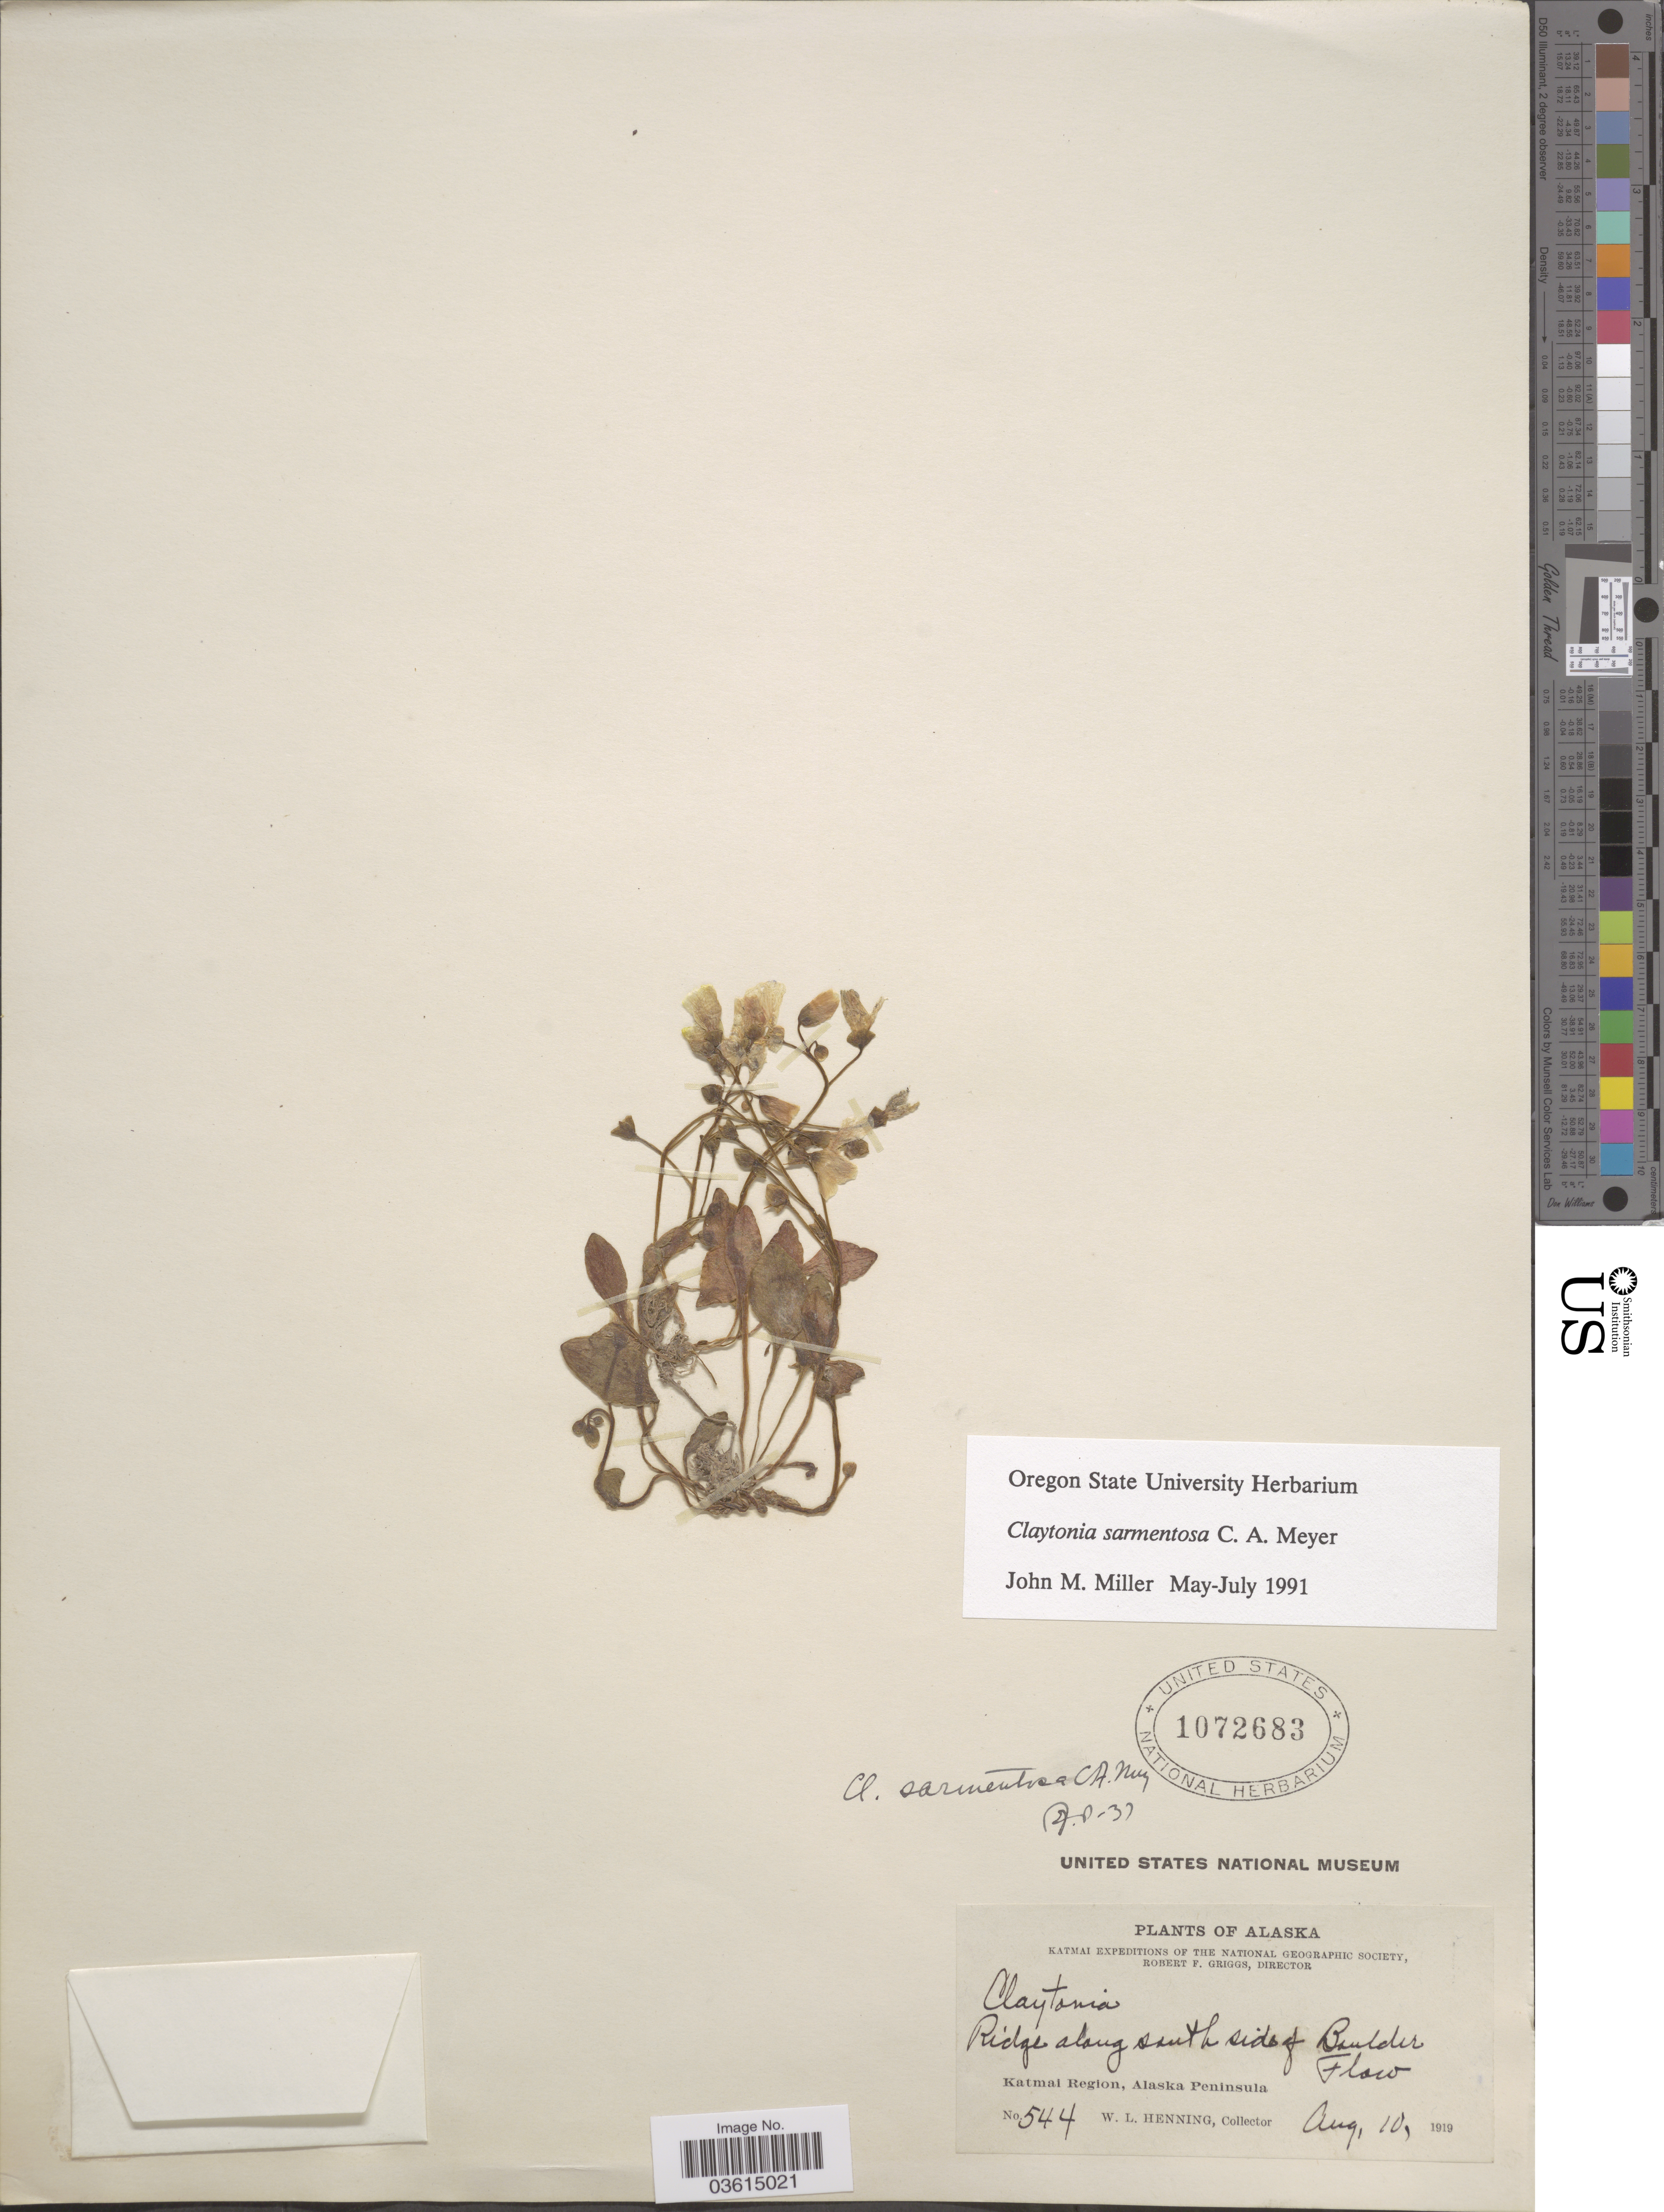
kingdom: Plantae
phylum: Tracheophyta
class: Magnoliopsida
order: Caryophyllales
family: Montiaceae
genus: Claytonia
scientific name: Claytonia sarmentosa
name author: C.A. Mey.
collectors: W. Henning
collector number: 544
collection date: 1919-08-10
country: United States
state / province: Alaska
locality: Katmai. Ridge along south side of Boulder Flow. Katmai Region, Alaska Peninsula.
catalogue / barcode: US 1072683